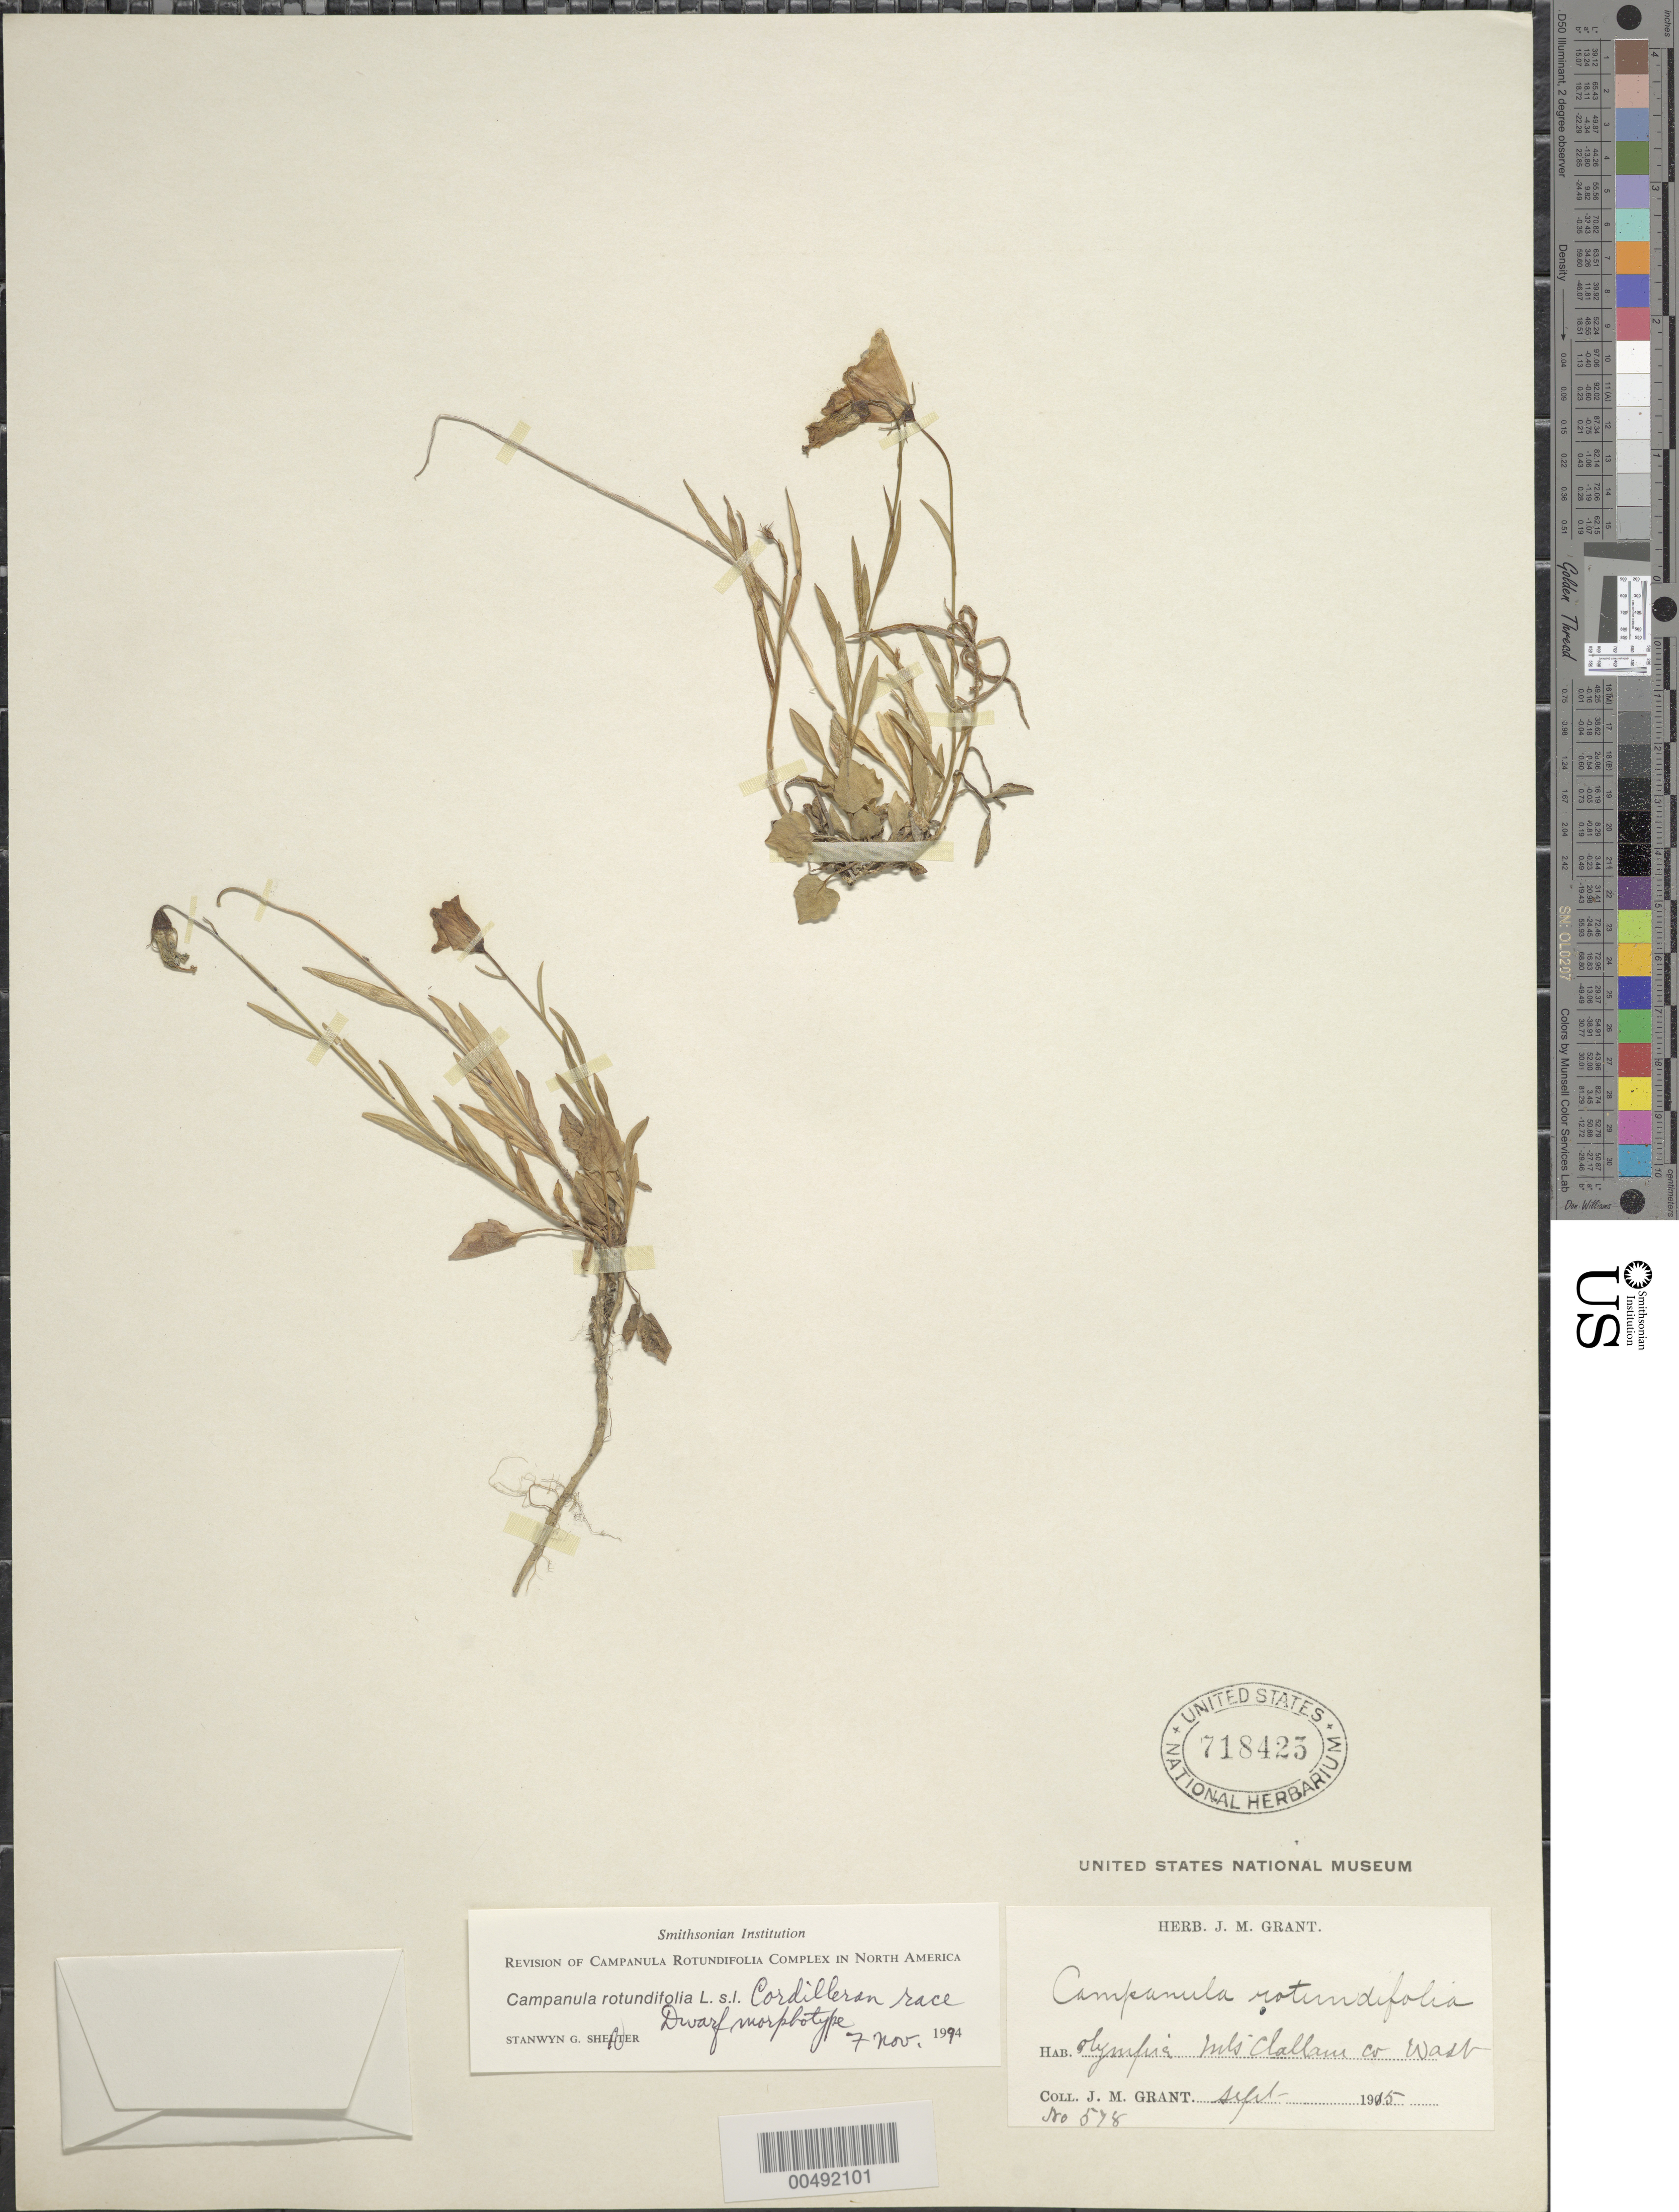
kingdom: Plantae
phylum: Tracheophyta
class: Magnoliopsida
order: Asterales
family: Campanulaceae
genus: Campanula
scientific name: Campanula rotundifolia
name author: L.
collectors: J. M. Grant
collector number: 578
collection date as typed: Sep 1915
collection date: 1915-09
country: United States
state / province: Washington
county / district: Clallam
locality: Olympia Mts.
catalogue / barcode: US 718425